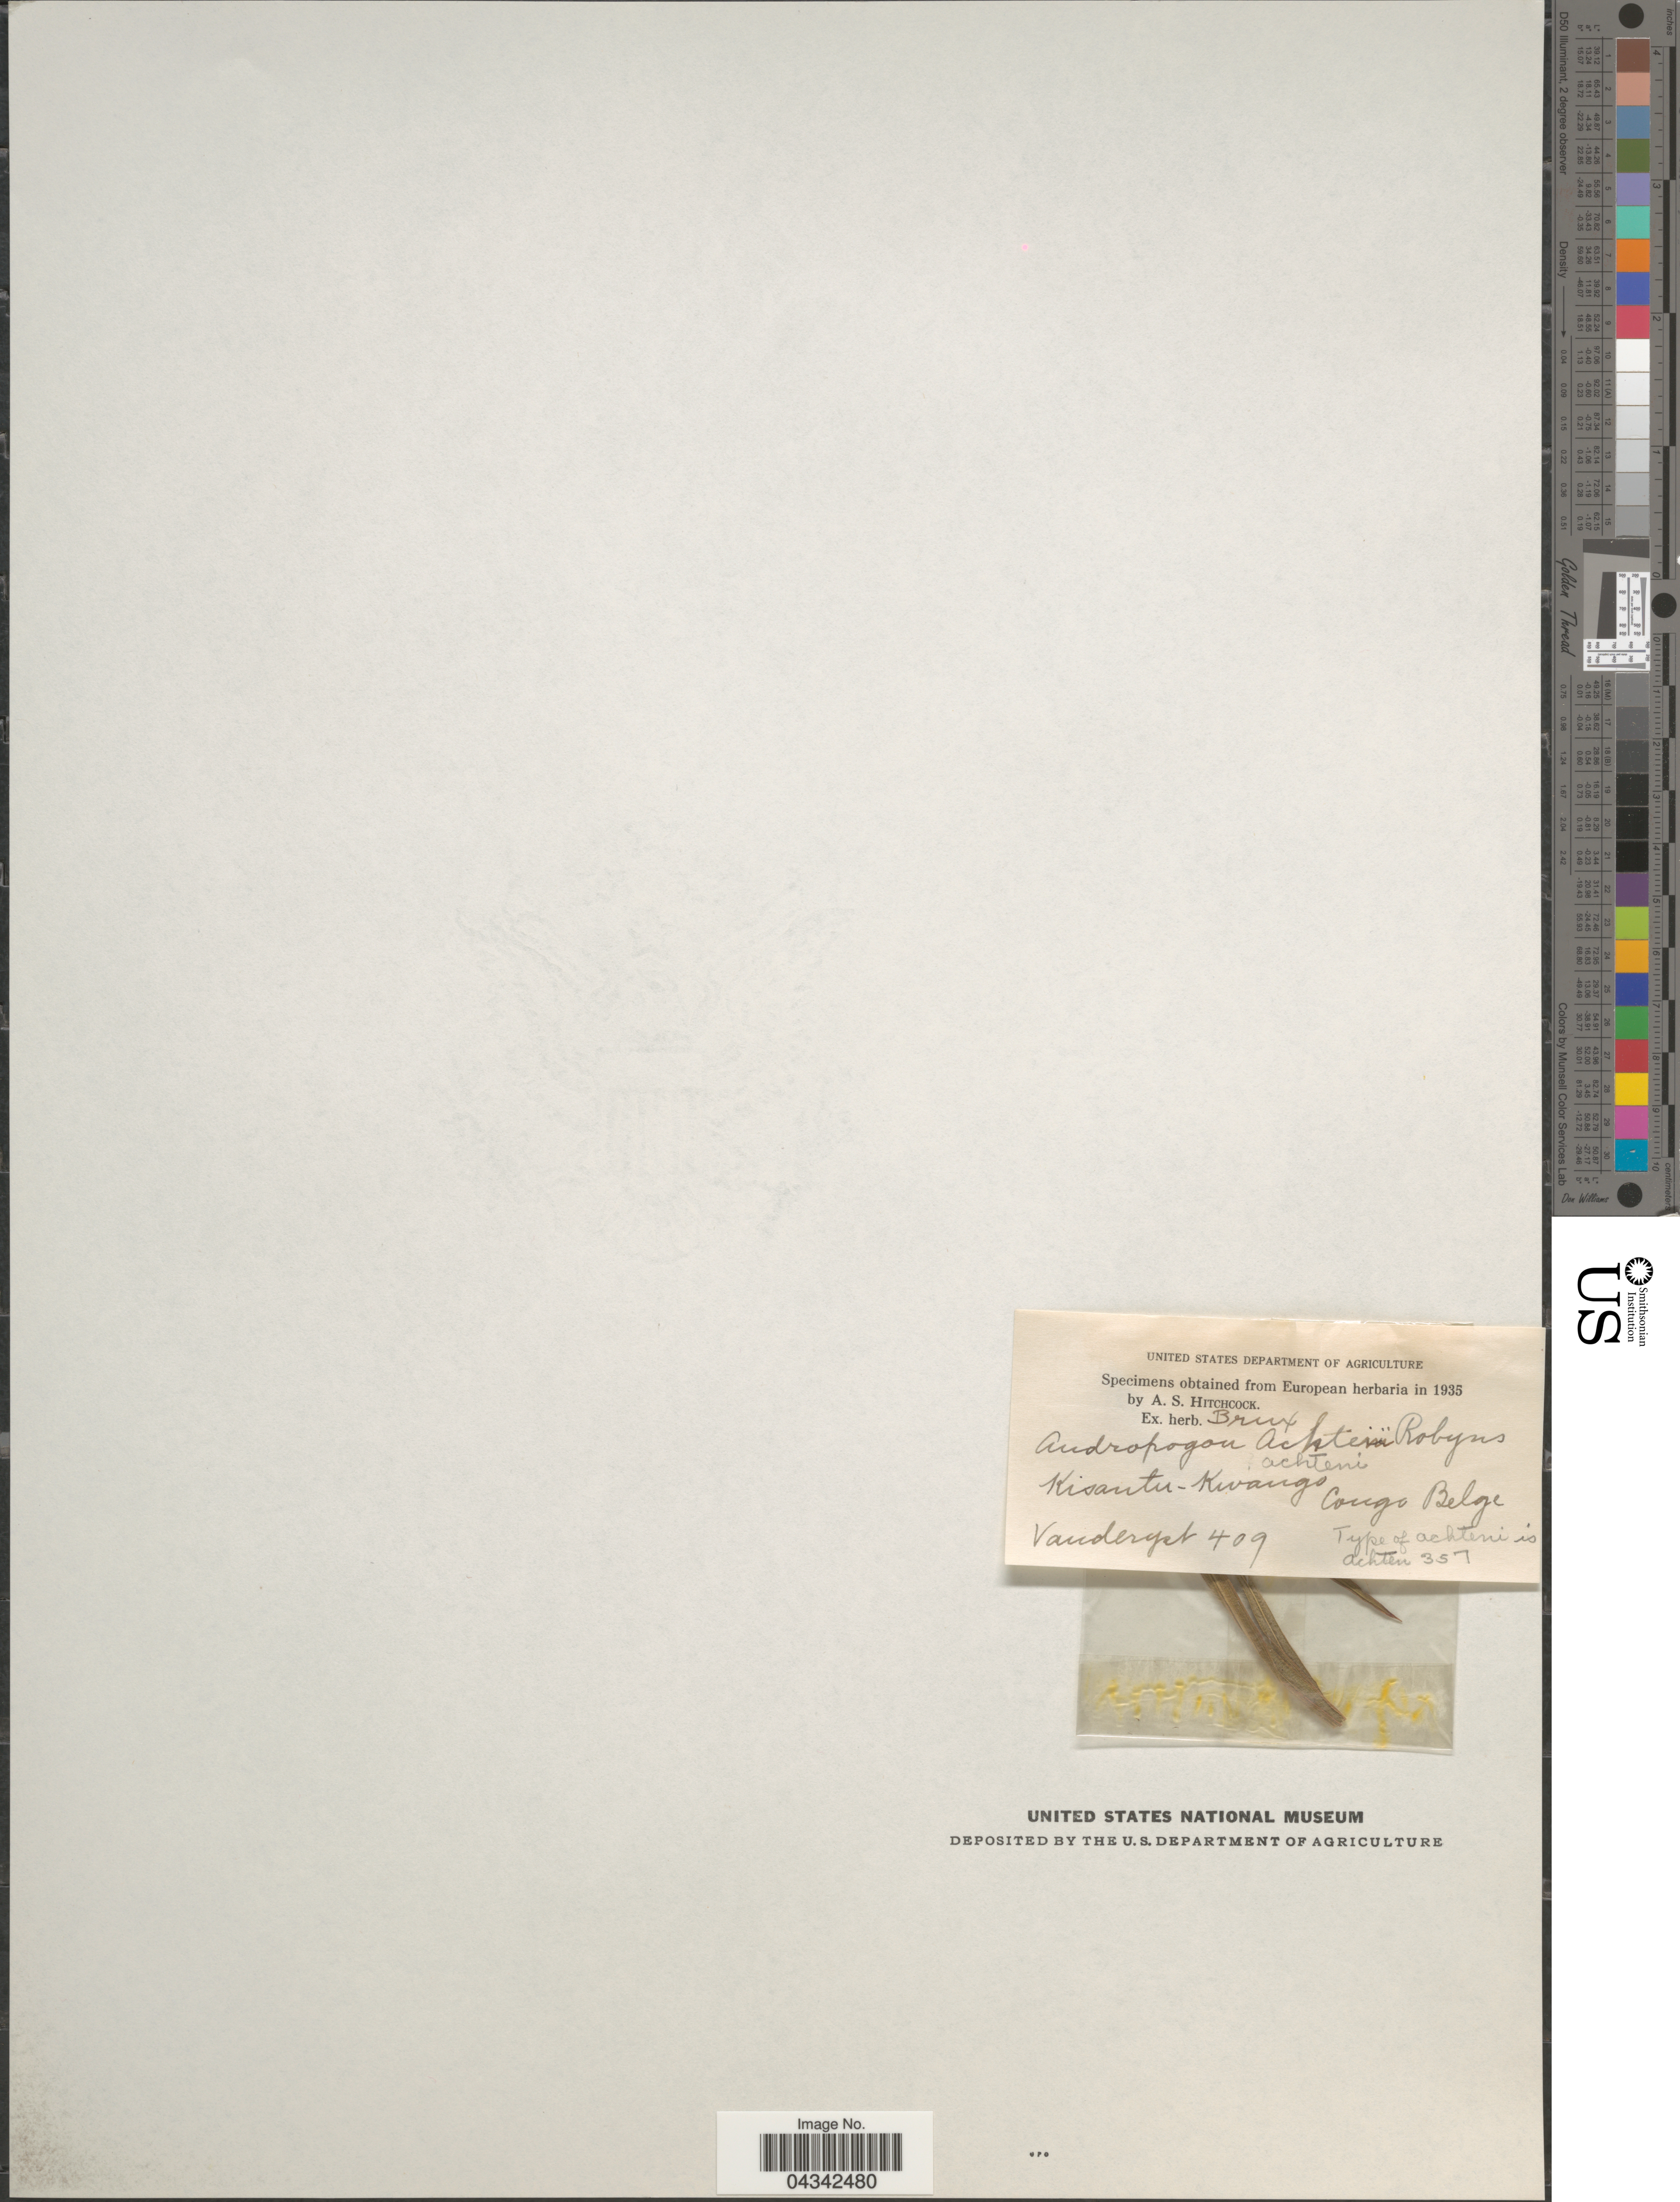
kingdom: Plantae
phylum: Tracheophyta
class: Liliopsida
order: Poales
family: Poaceae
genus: Anadelphia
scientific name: Anadelphia hamata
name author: Stapf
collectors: Vanderyst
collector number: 409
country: Congo, Democratic Republic of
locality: Kisantu-Kwango. Congo Belge.